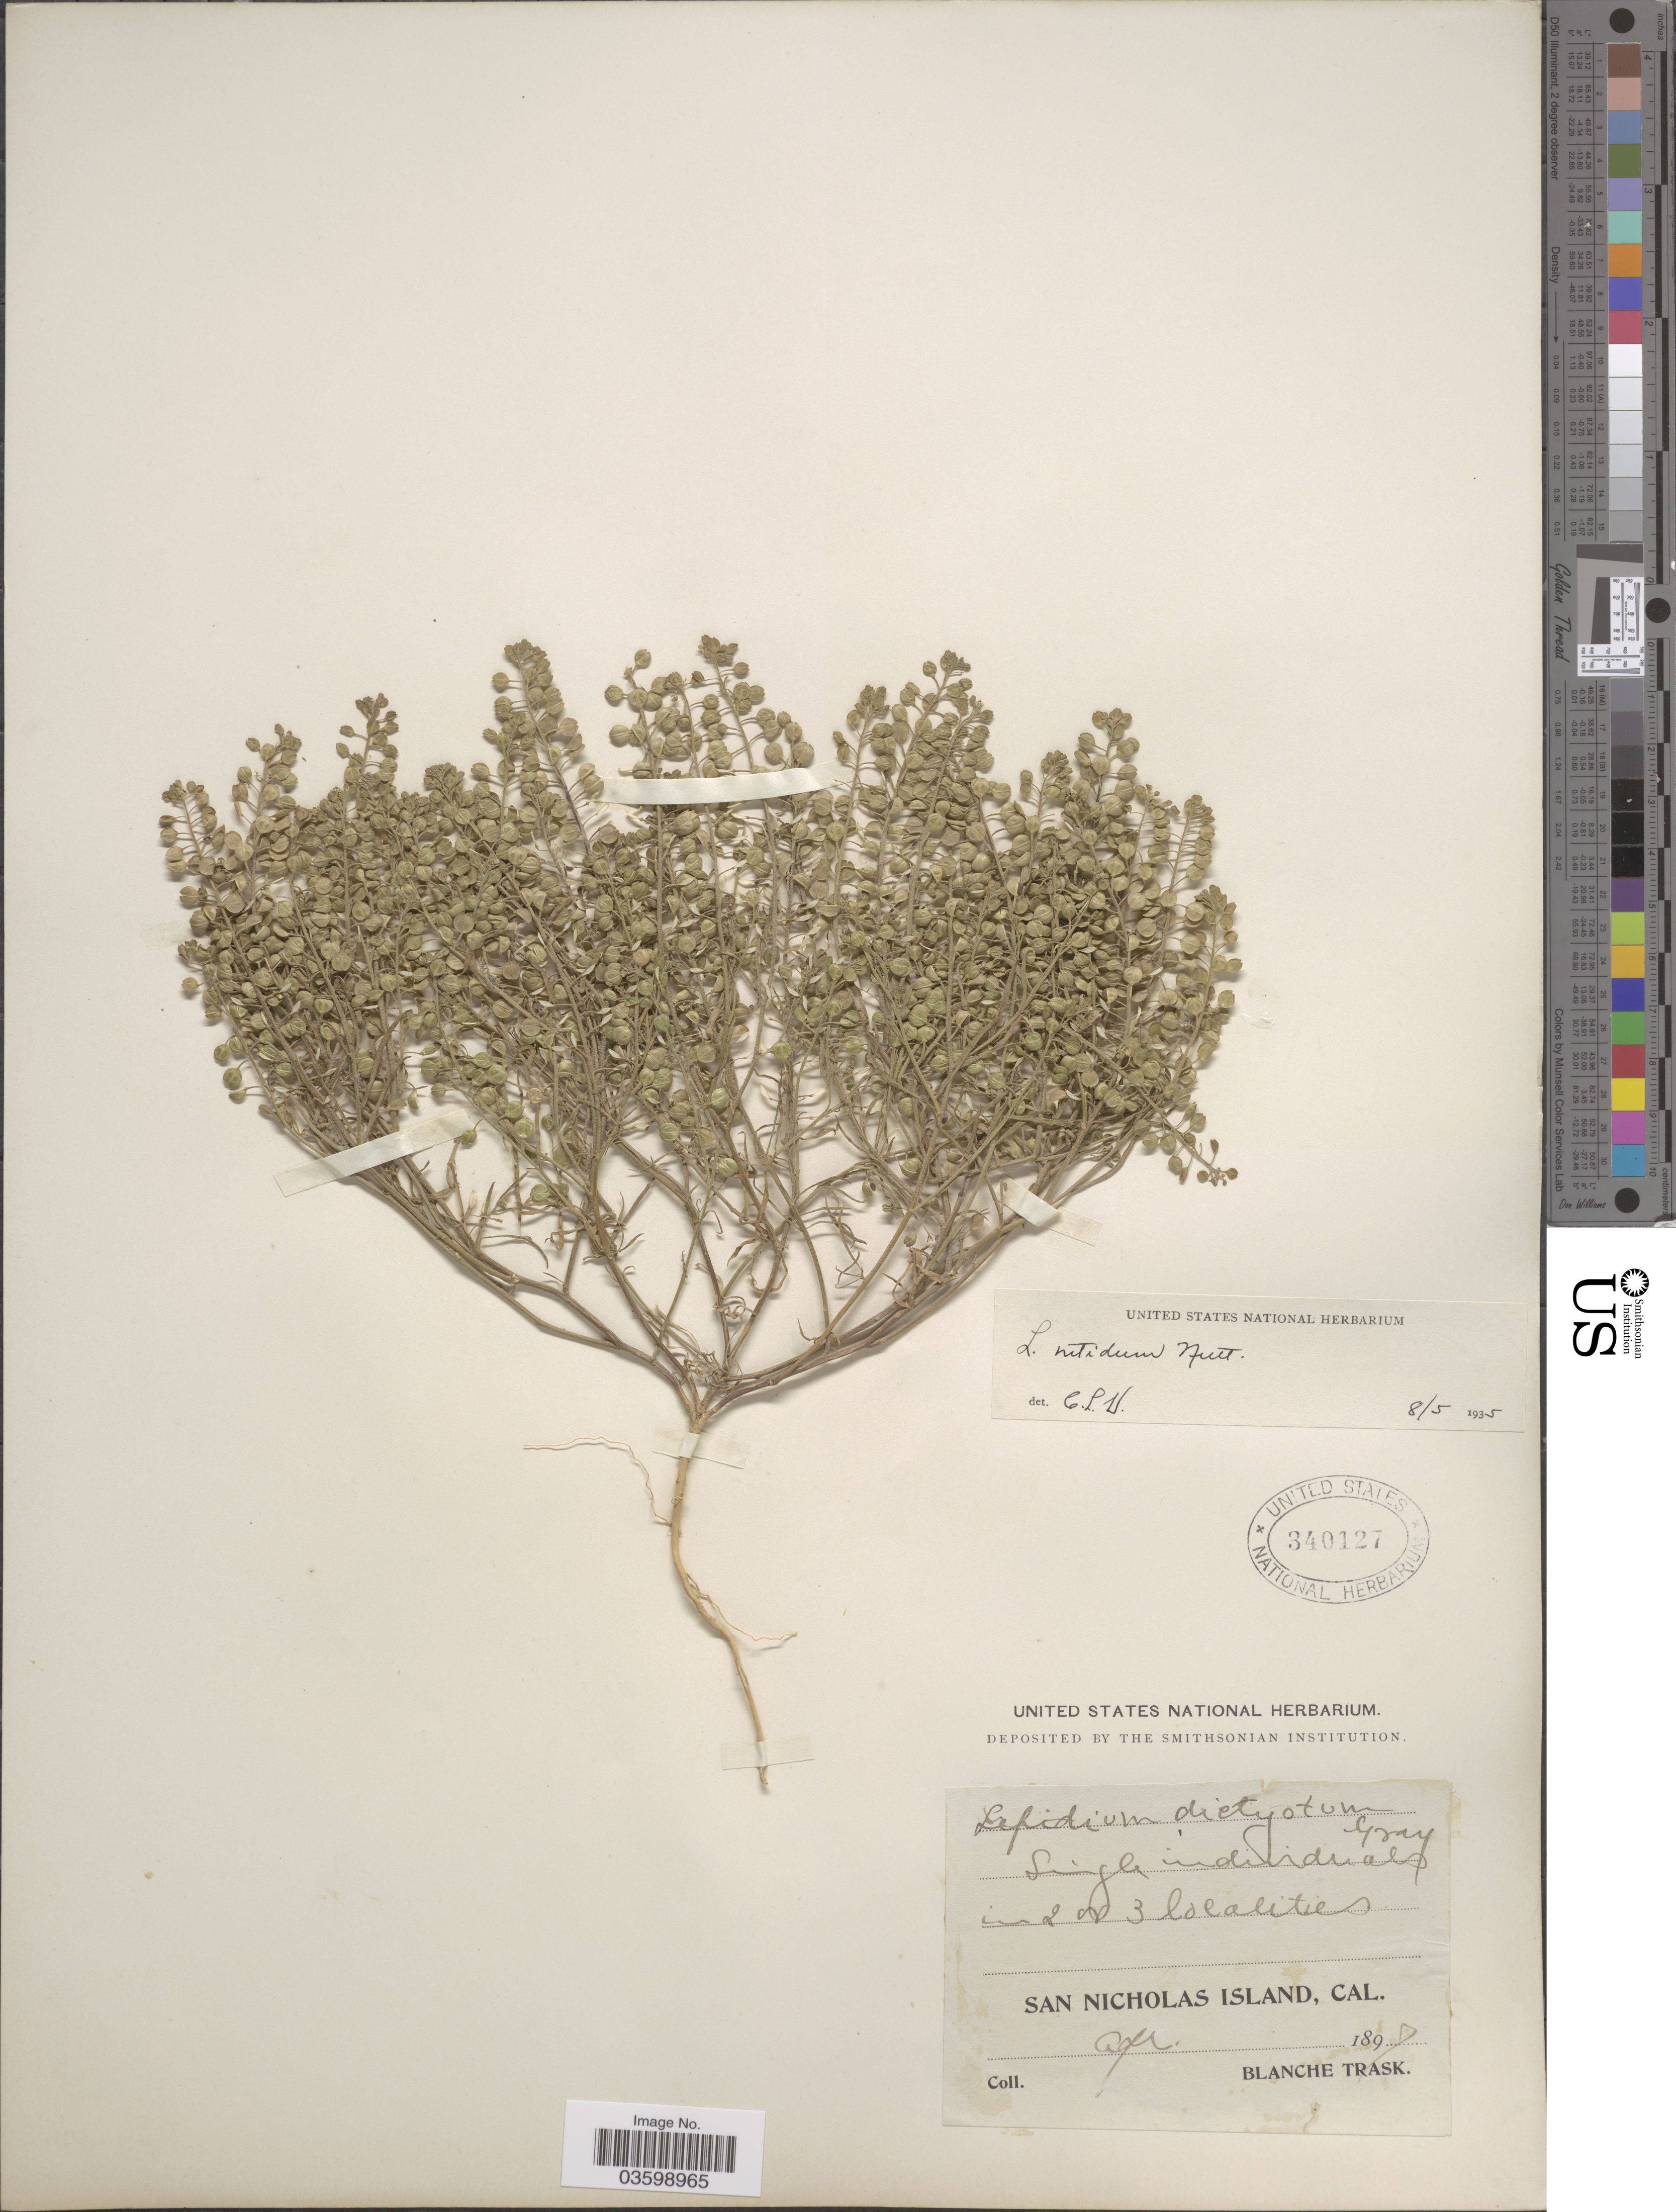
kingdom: Plantae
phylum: Tracheophyta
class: Magnoliopsida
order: Brassicales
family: Brassicaceae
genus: Lepidium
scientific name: Lepidium nitidum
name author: Nutt.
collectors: B. Trask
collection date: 1897-04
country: United States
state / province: California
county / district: Ventura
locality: San Nicholas Island.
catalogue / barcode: US 340127